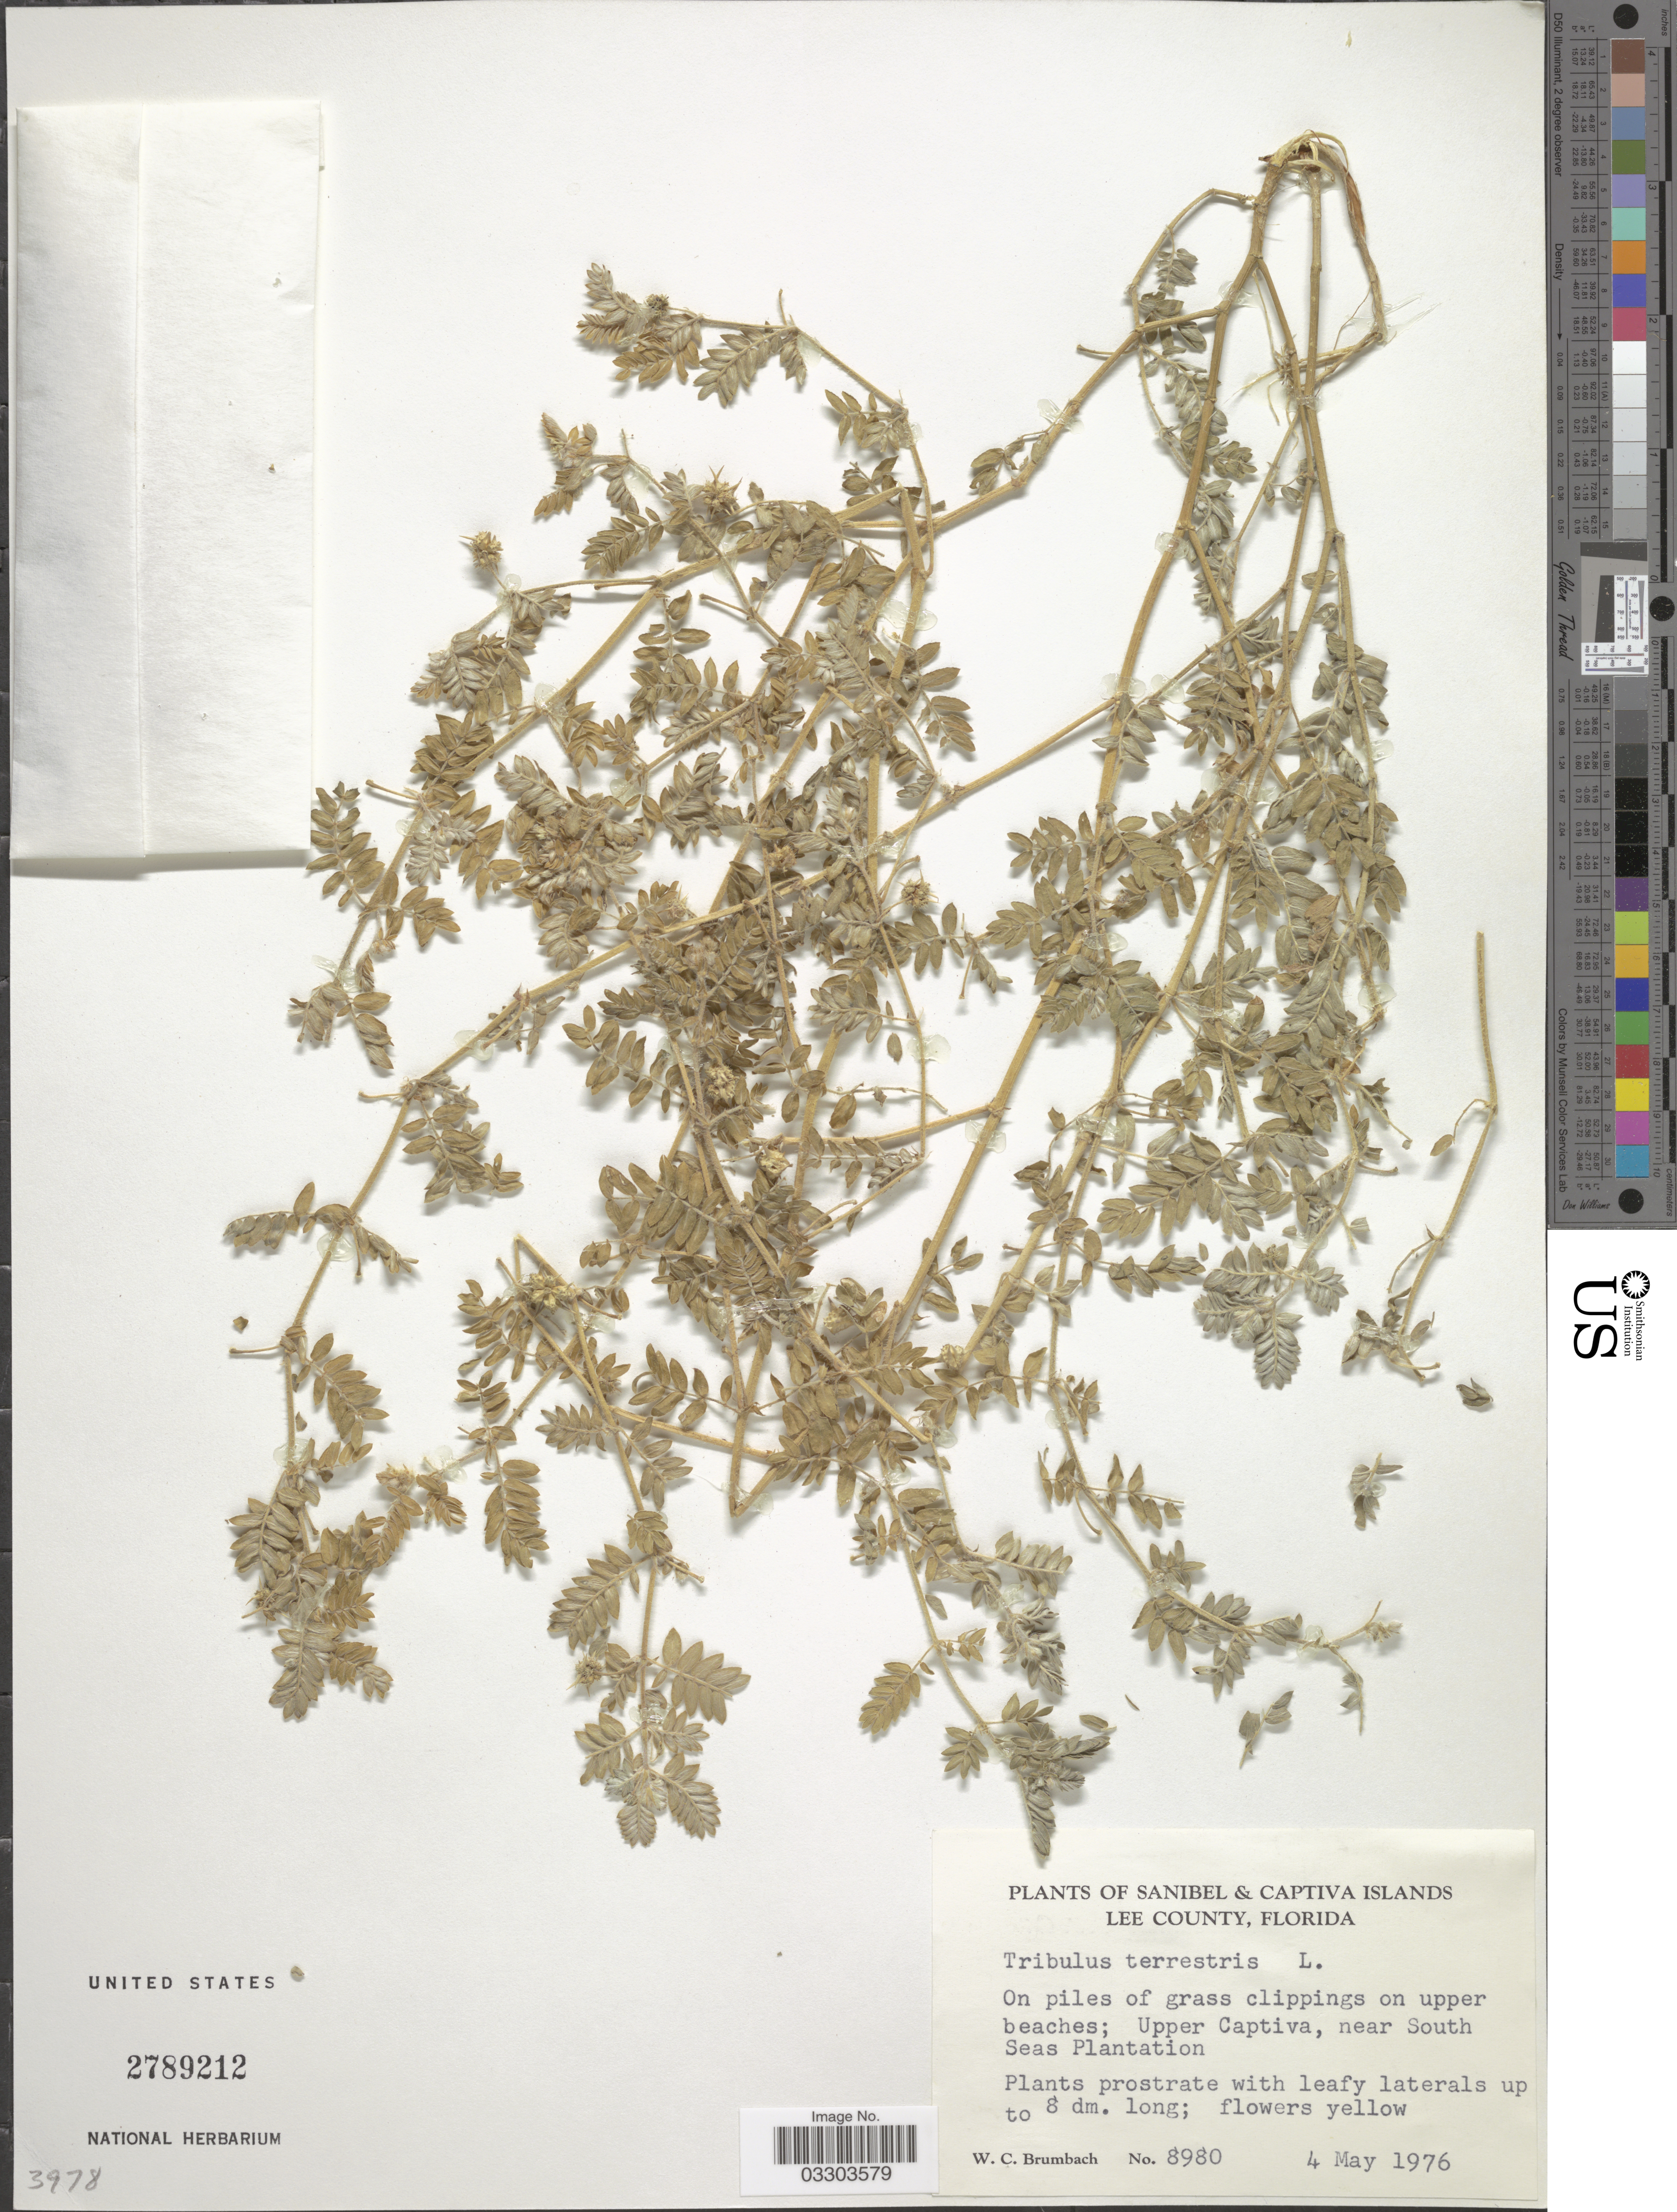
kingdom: Plantae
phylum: Tracheophyta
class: Magnoliopsida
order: Zygophyllales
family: Zygophyllaceae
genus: Tribulus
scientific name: Tribulus terrestris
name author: L.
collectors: W. C. Brumbach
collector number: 8980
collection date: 1976-05-04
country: United States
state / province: Florida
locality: Sanibel & Captiva Islands. Lee County. Upper Captiva, near South Seas Plantation.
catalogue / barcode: US 2789212